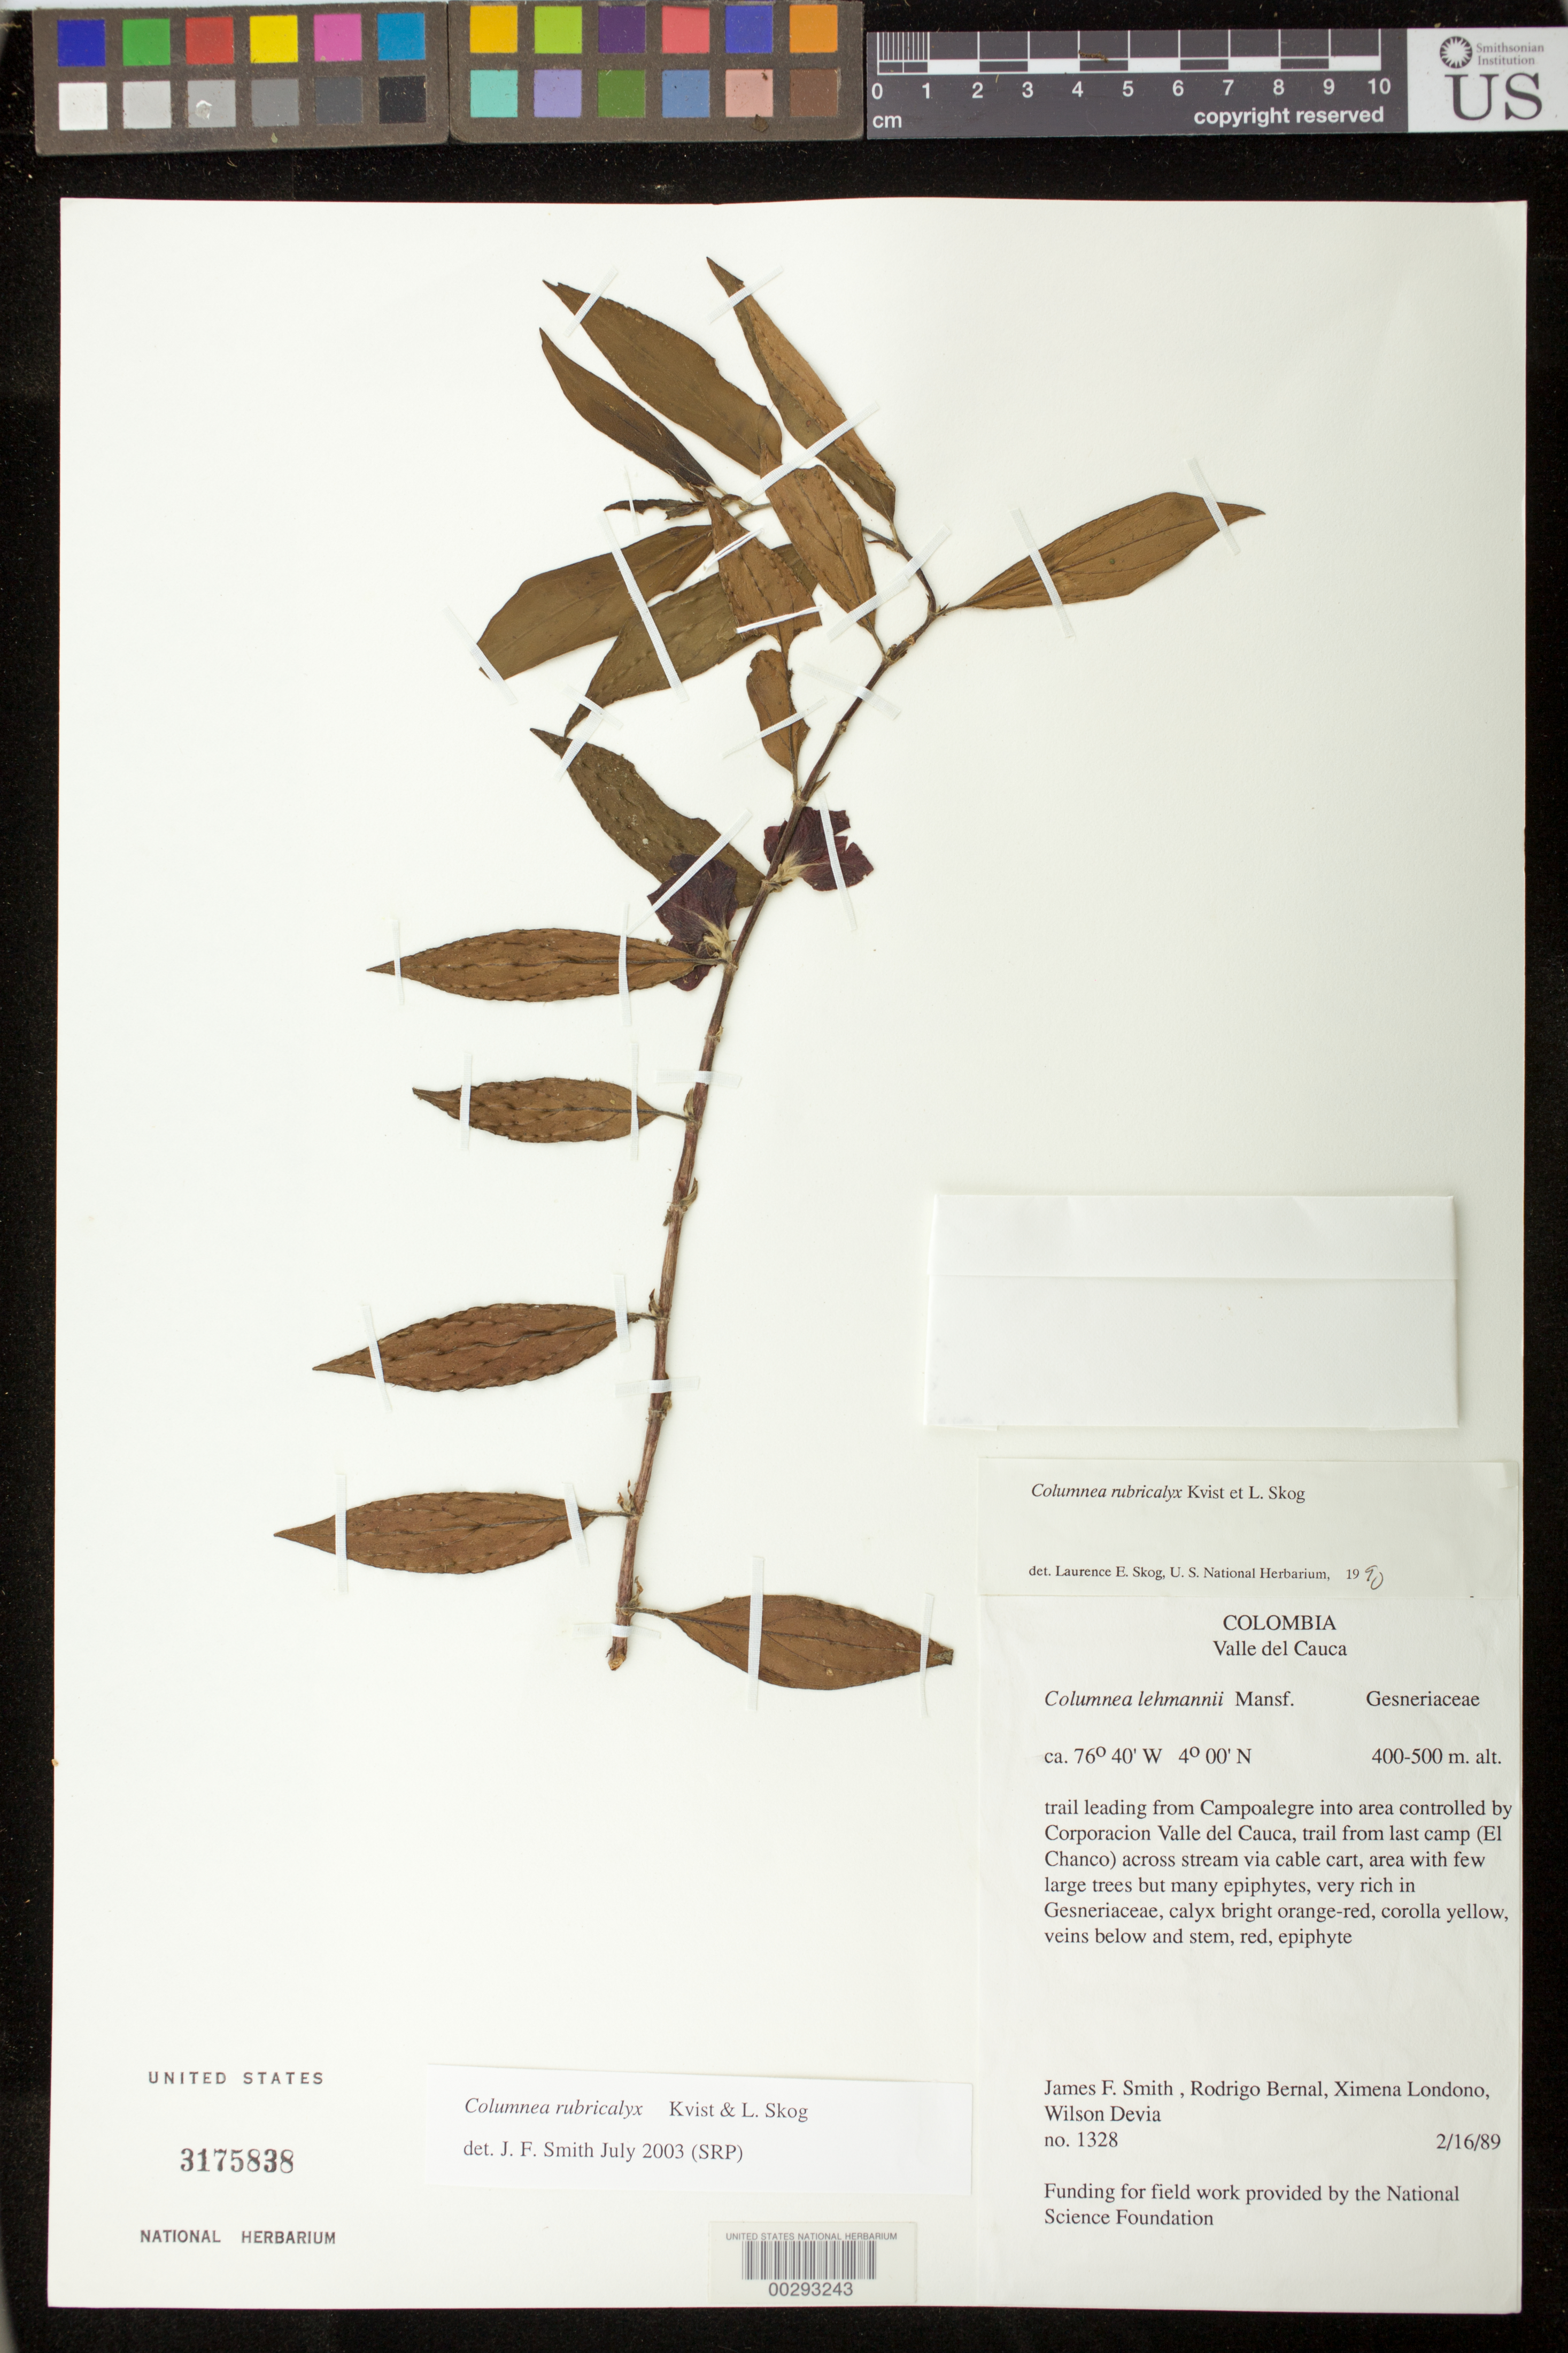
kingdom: Plantae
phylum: Tracheophyta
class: Magnoliopsida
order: Lamiales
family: Gesneriaceae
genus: Columnea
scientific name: Columnea rubricalyx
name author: L.P. Kvist & L.E. Skog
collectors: J. Smith, R. Bernal, X. Londoño & W. Devia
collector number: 1328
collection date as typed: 16 Feb 1989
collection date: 1989-02-16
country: Colombia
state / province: Valle del Cauca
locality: Campoalegre in area of Corporacion Valle del Cauca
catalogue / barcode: US 3175838